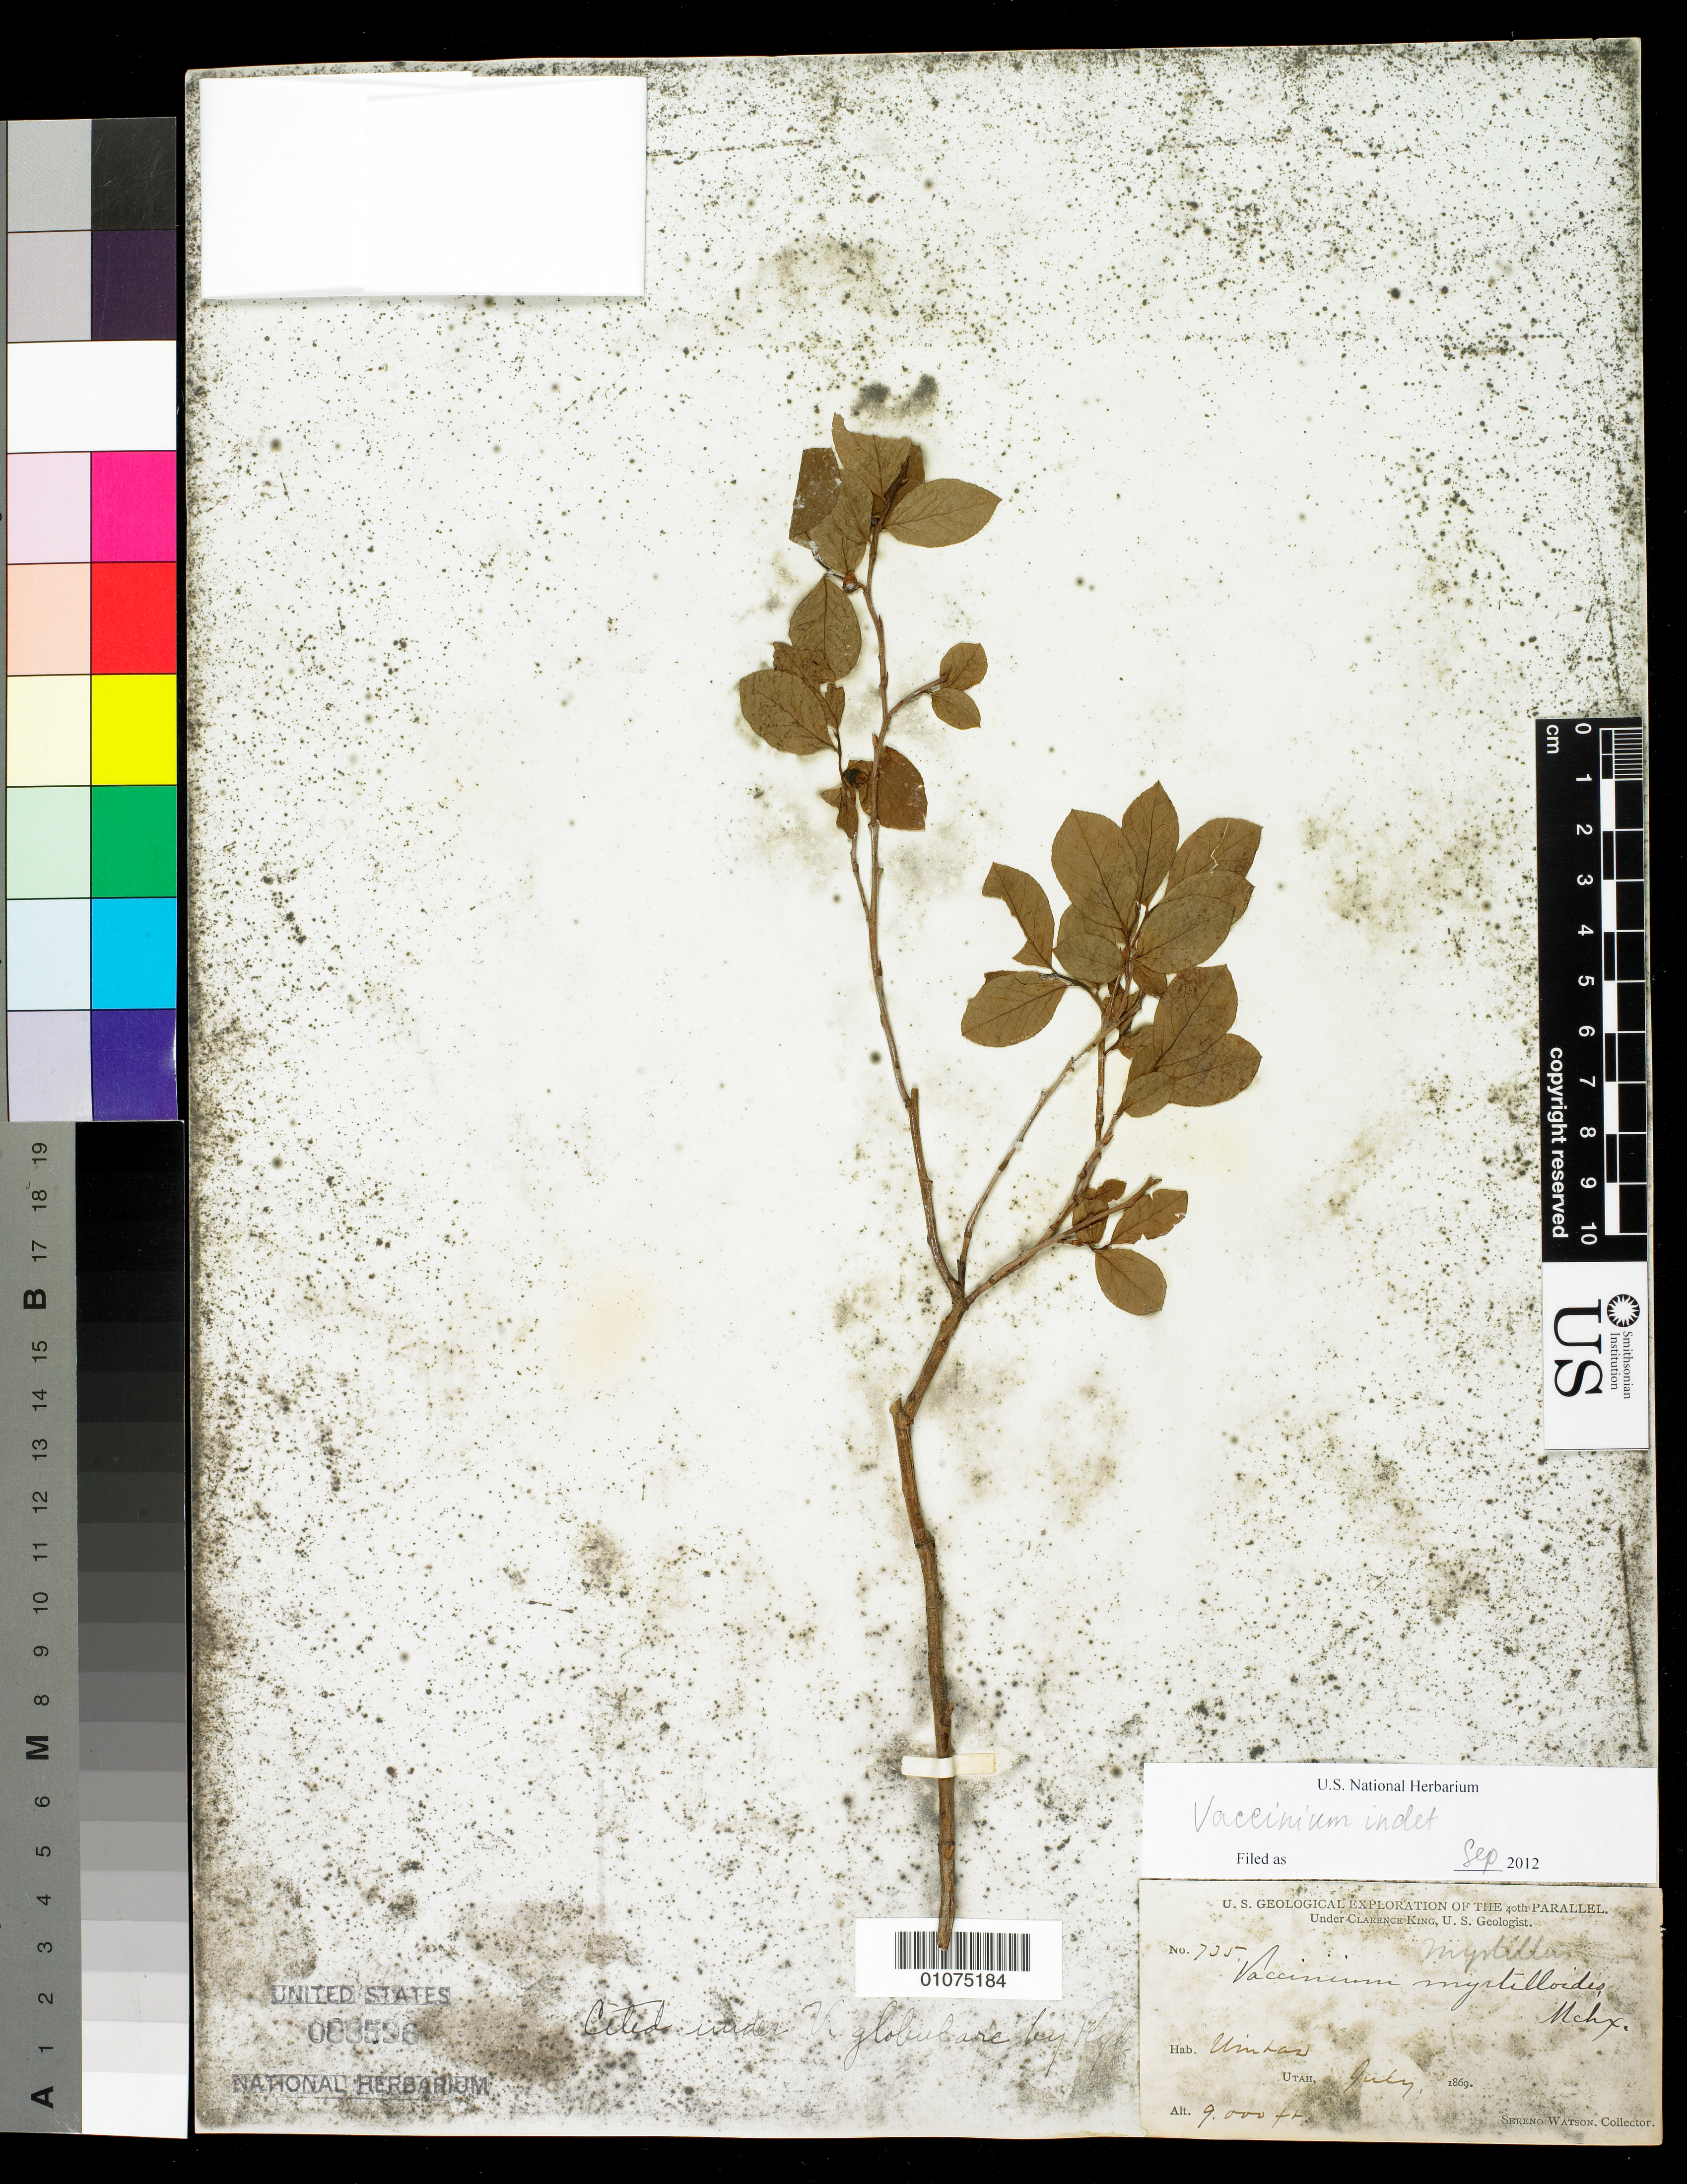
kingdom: Plantae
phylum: Tracheophyta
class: Magnoliopsida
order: Ericales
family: Ericaceae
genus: Vaccinium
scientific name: Vaccinium sp.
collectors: S. Watson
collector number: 735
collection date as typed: Jul 1869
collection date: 1869-07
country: United States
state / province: Utah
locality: Unitas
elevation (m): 2743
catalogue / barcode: US 88596